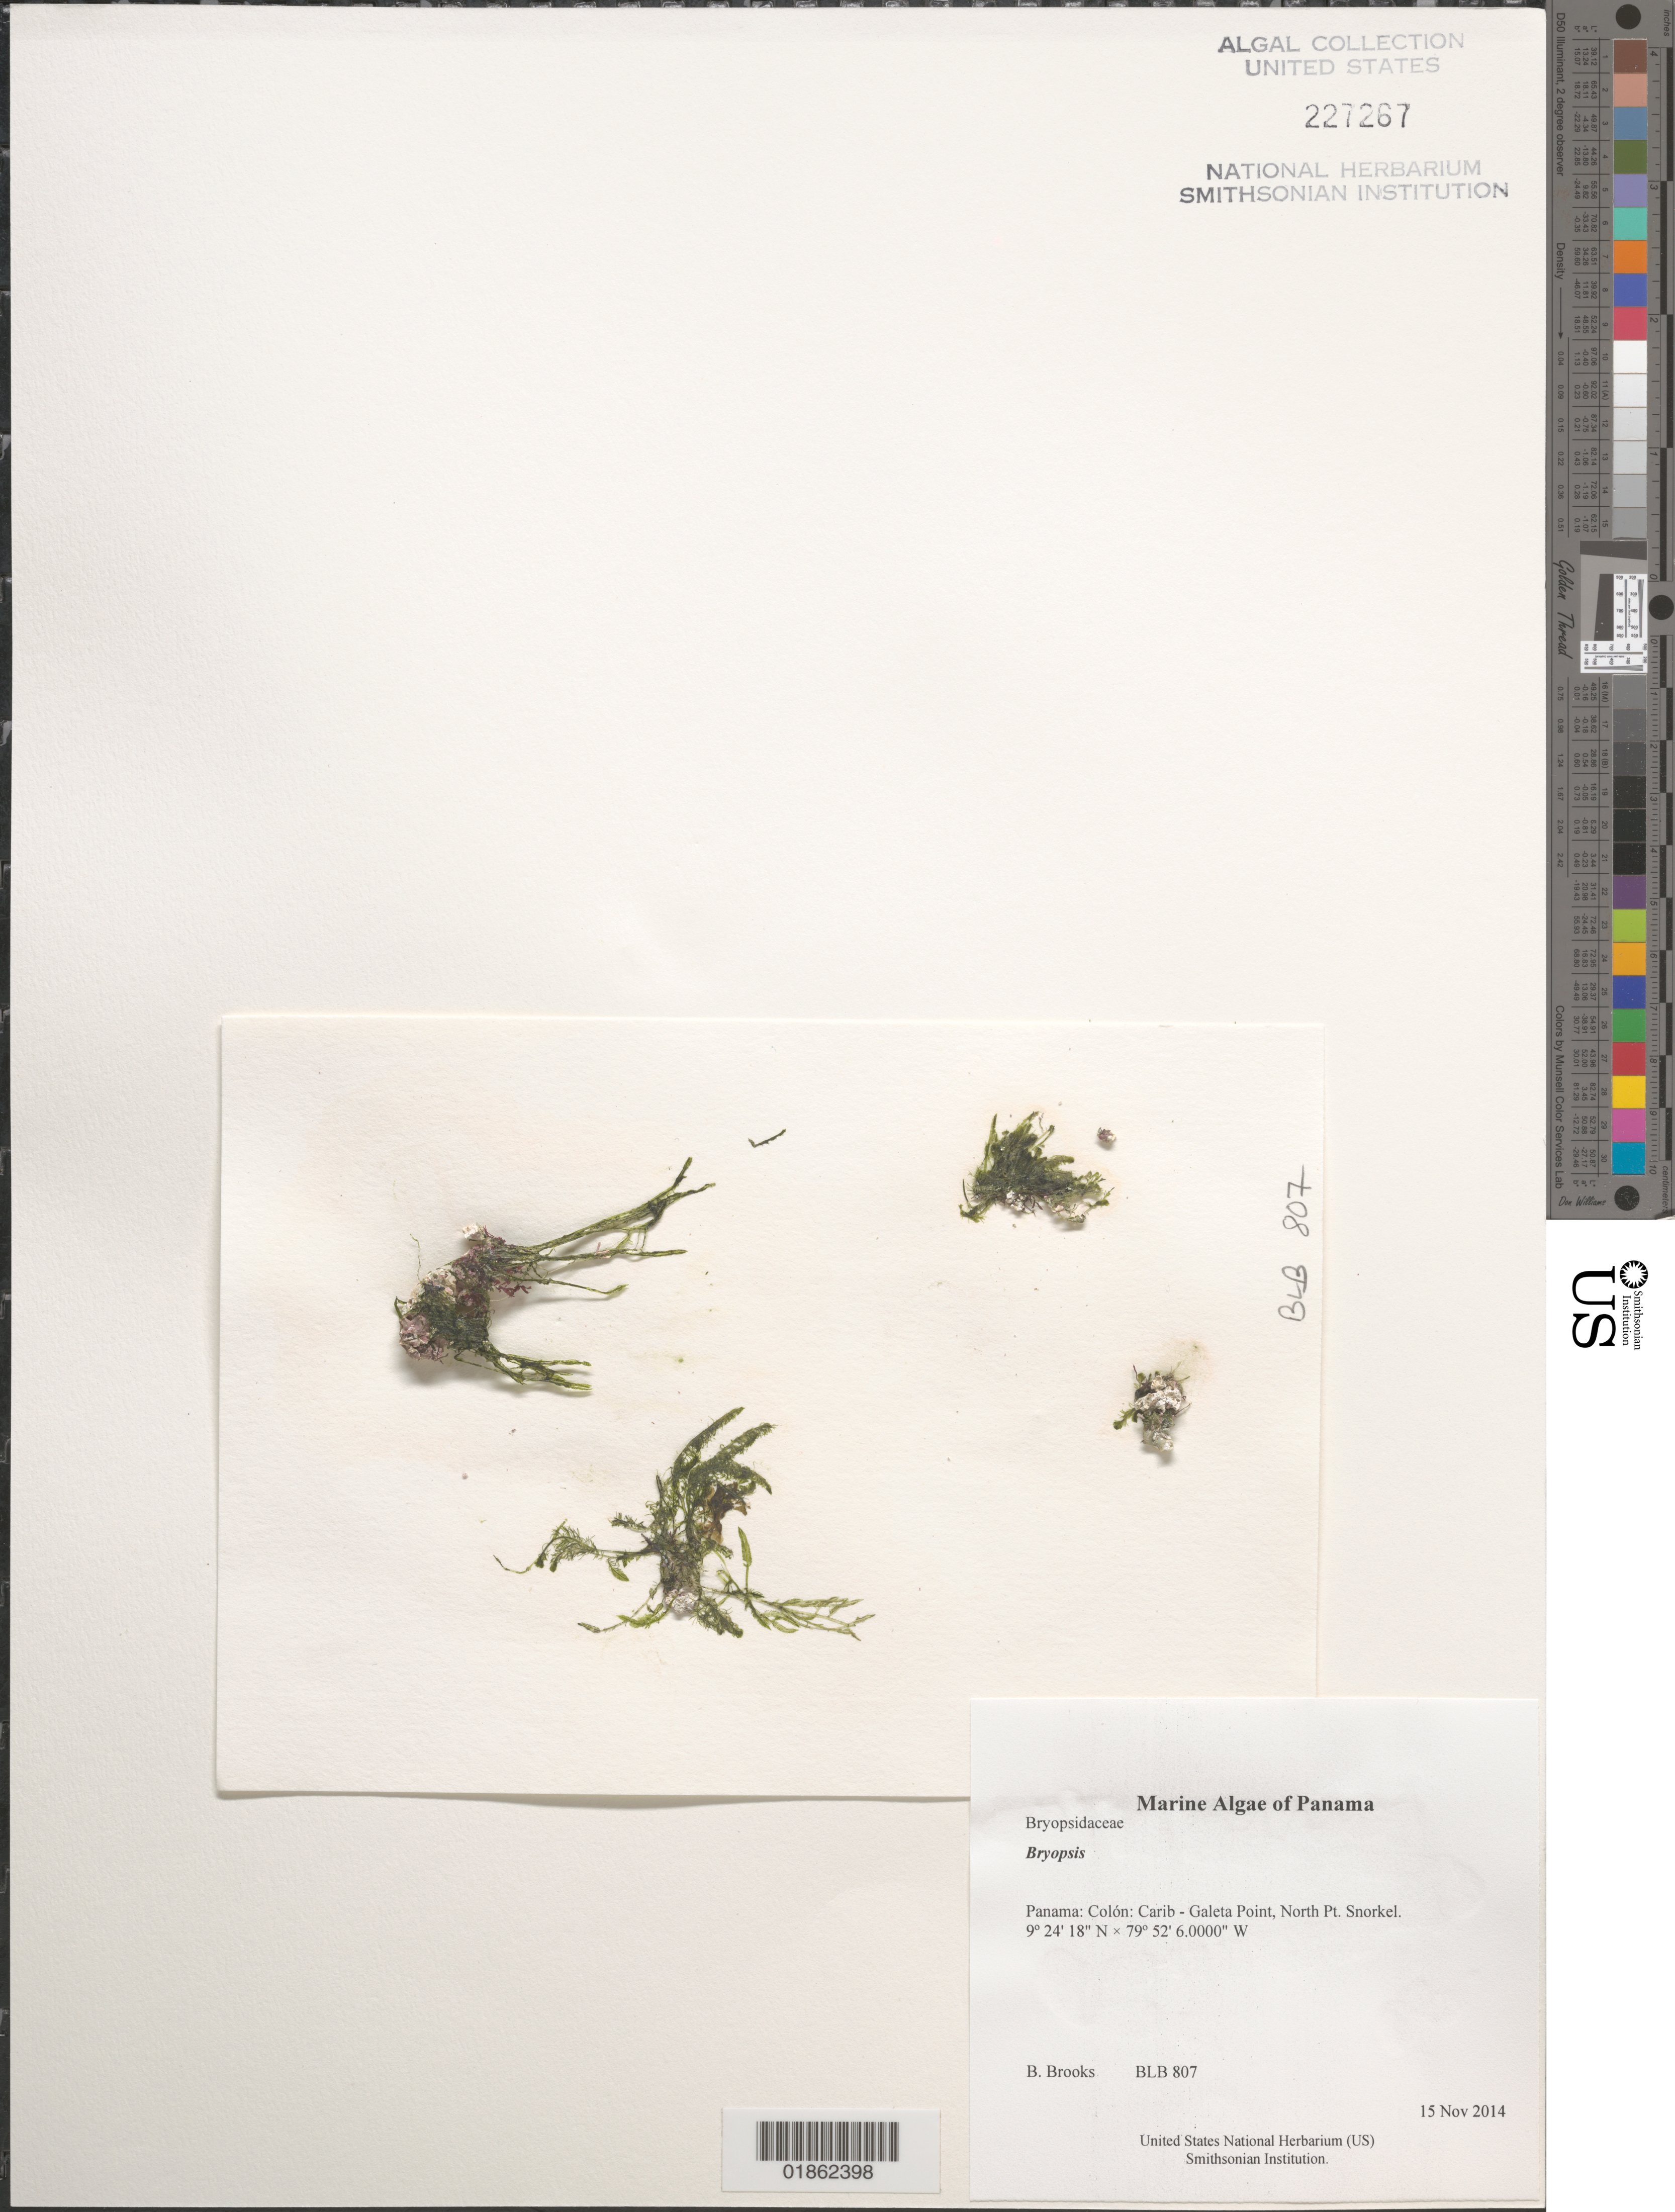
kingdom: Plantae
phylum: Chlorophyta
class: Ulvophyceae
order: Bryopsidales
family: Bryopsidaceae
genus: Bryopsis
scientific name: Bryopsis sp.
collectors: B. Brooks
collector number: BLB 807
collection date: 2014-11-15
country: Panama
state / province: Colón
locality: Carib - Galeta Point, North Pt.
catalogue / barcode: US 227267